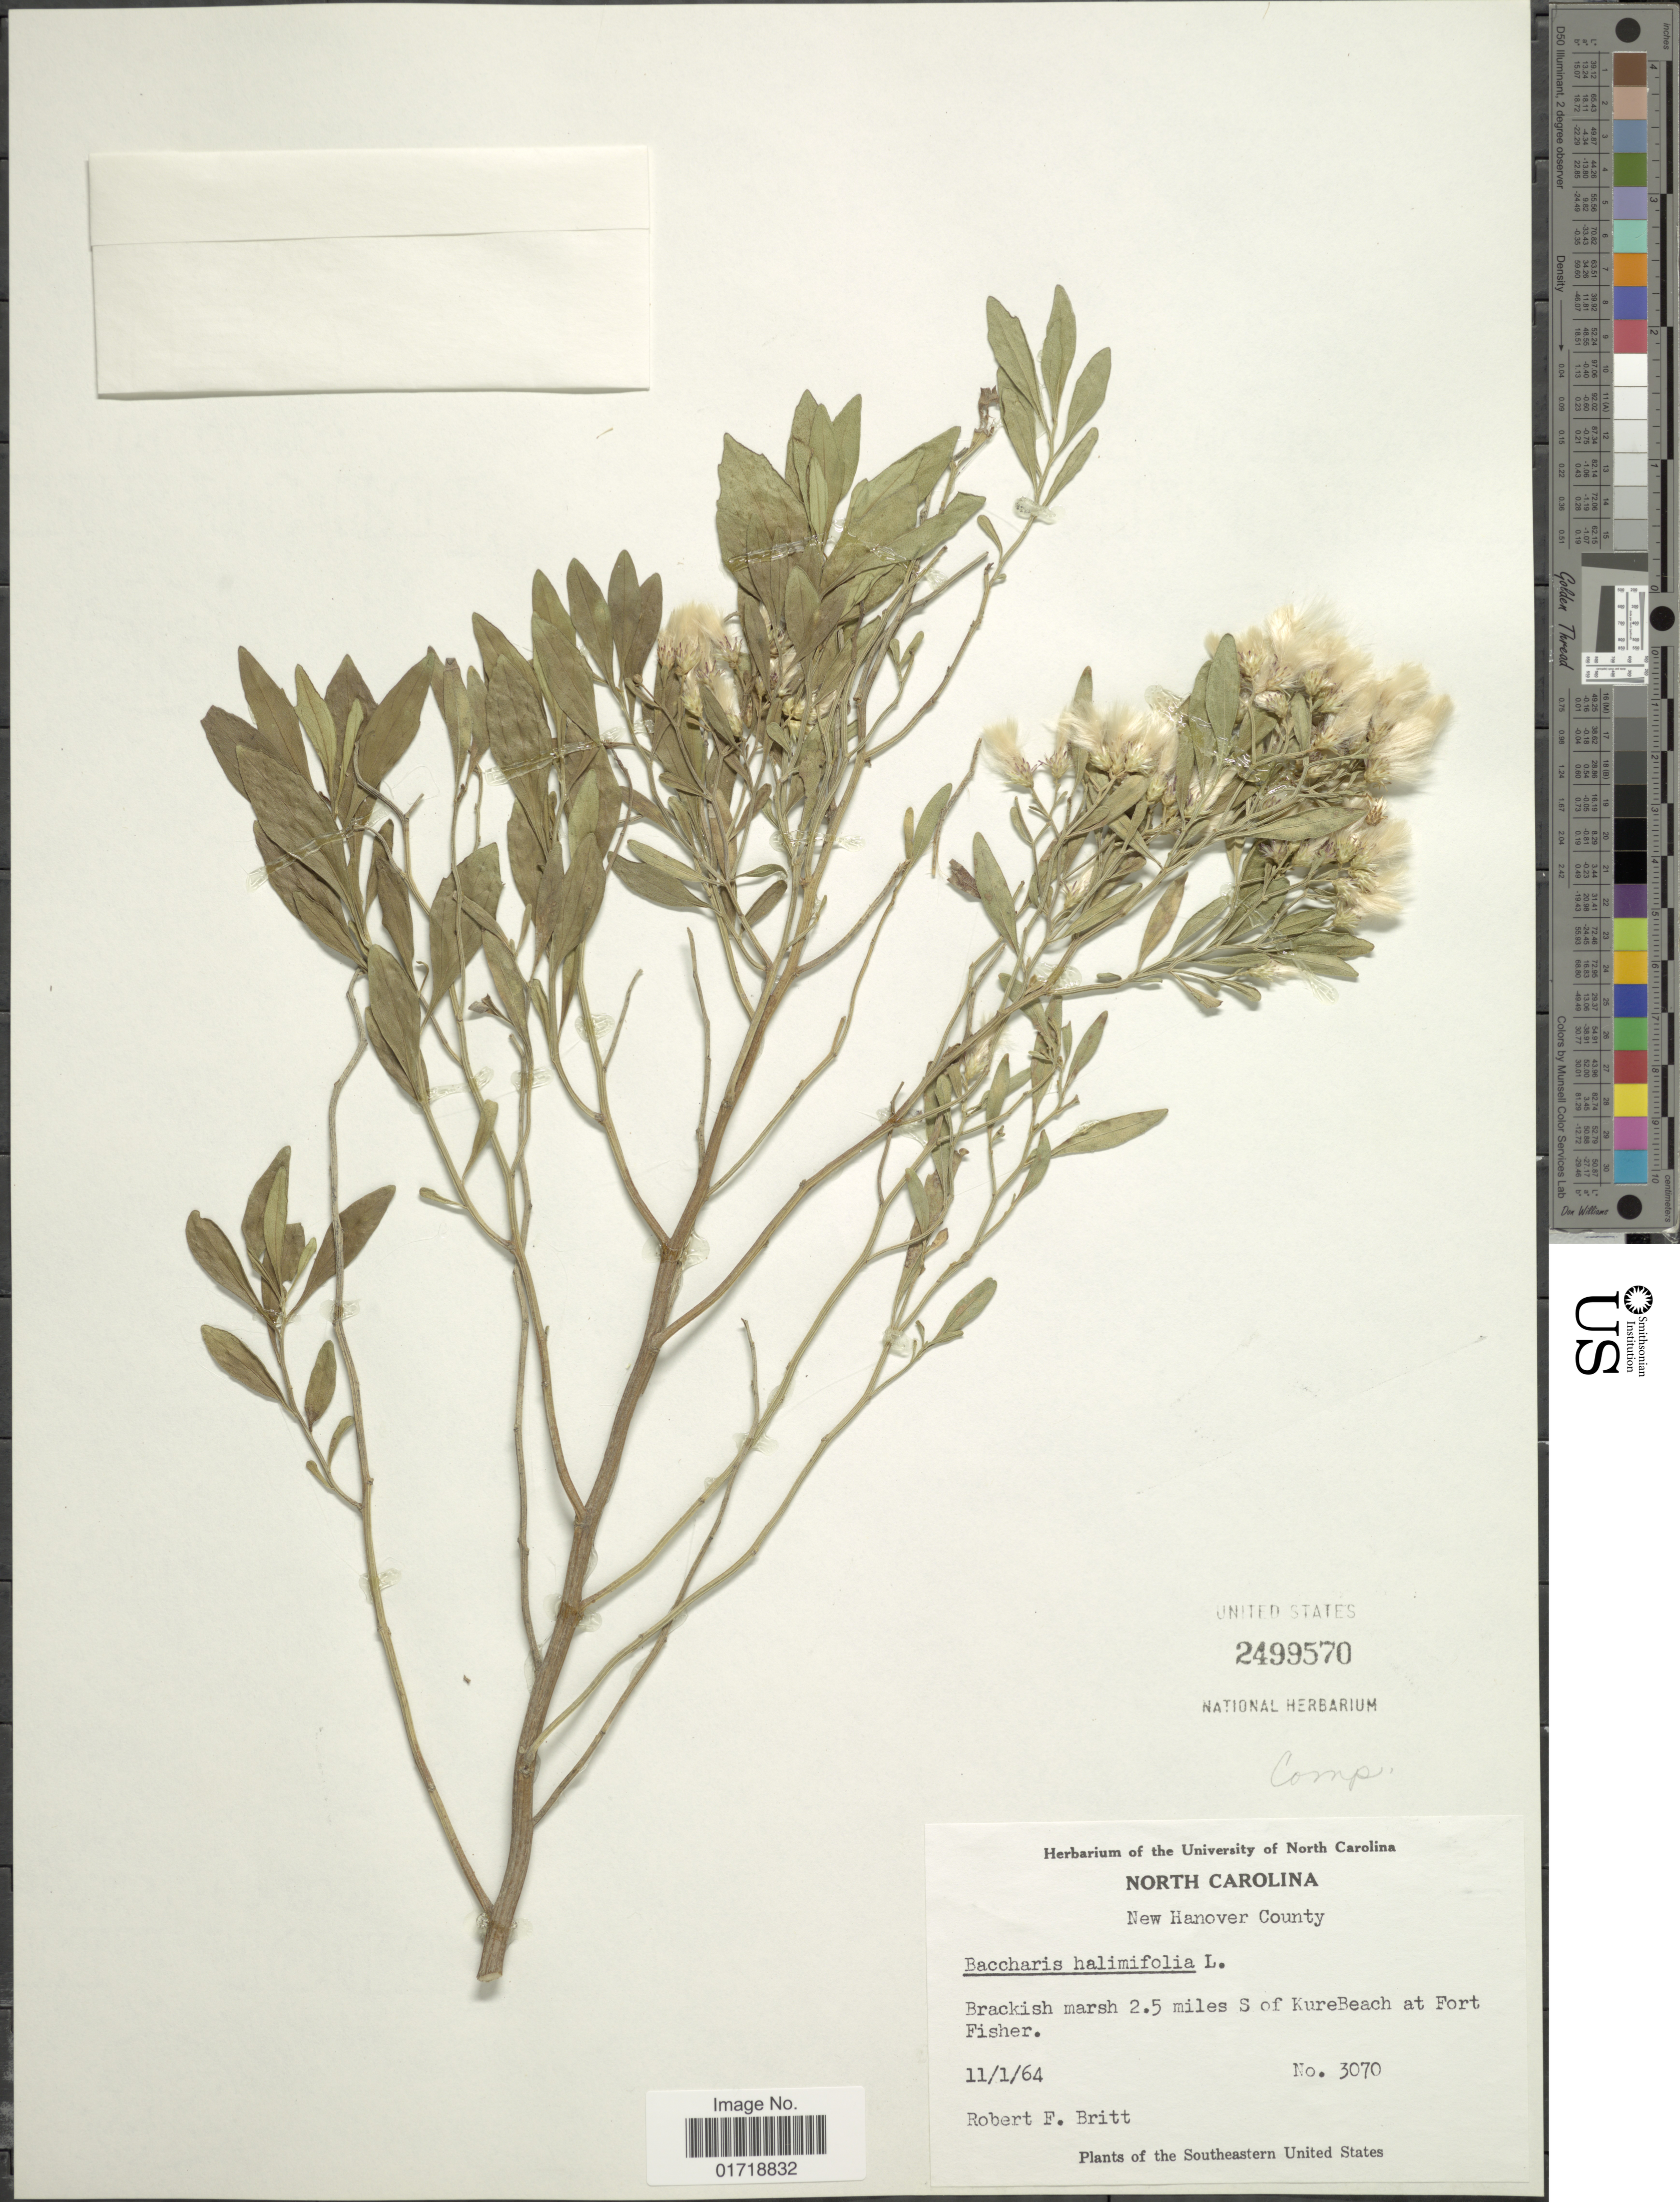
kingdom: Plantae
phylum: Tracheophyta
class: Magnoliopsida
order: Asterales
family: Asteraceae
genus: Baccharis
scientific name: Baccharis halimifolia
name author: L.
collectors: R. Britt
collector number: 3070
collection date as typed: Transcribed d/m/y: 11/1/64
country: United States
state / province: North Carolina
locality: New Hanover County, Brackish marsh 2.5 miles S of KureBeach at Fort Fisher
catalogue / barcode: US 2499570